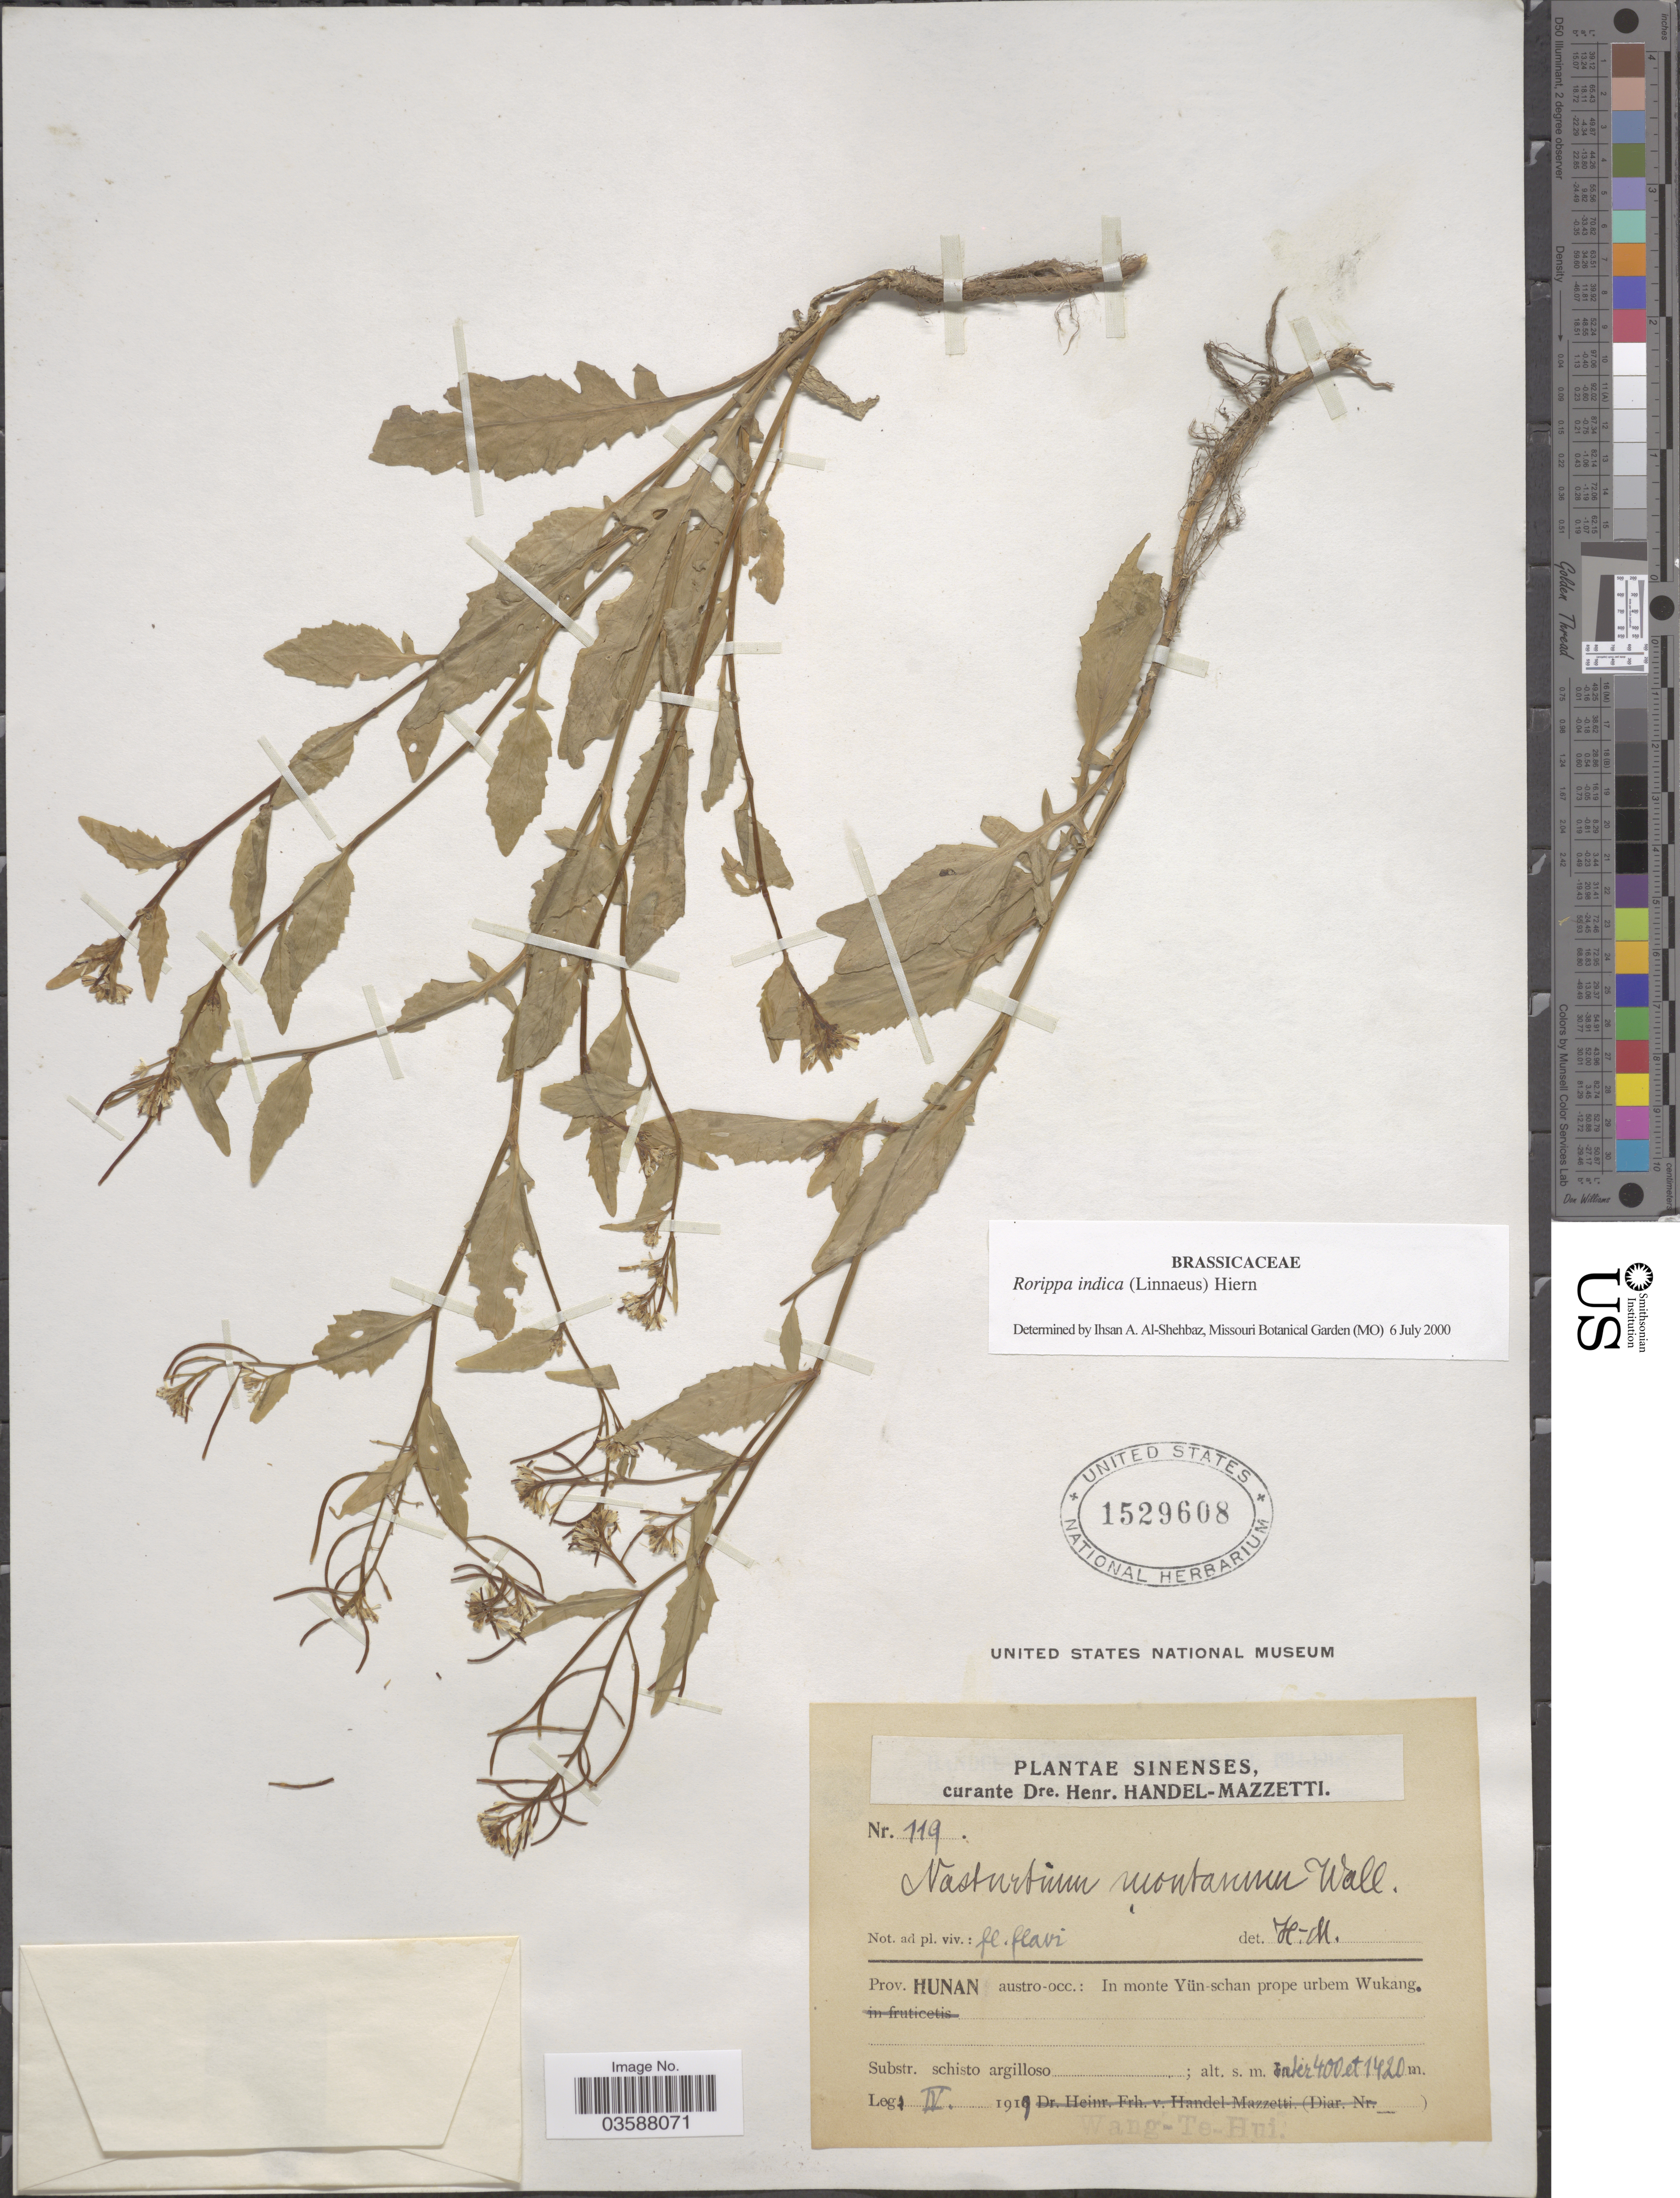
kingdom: Plantae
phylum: Tracheophyta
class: Magnoliopsida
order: Brassicales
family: Brassicaceae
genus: Rorippa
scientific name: Rorippa indica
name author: (L.) Hiern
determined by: Al-Shehbaz, I. A., (MO), Missouri Botanical Garden (UNITED STATES)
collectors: T. H. Wang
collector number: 119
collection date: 1919-04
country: China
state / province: Hunan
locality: Prov. Hunan austro-occ.: In monte Yün-schan prope urbem Wukang.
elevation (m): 400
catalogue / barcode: US 1529608